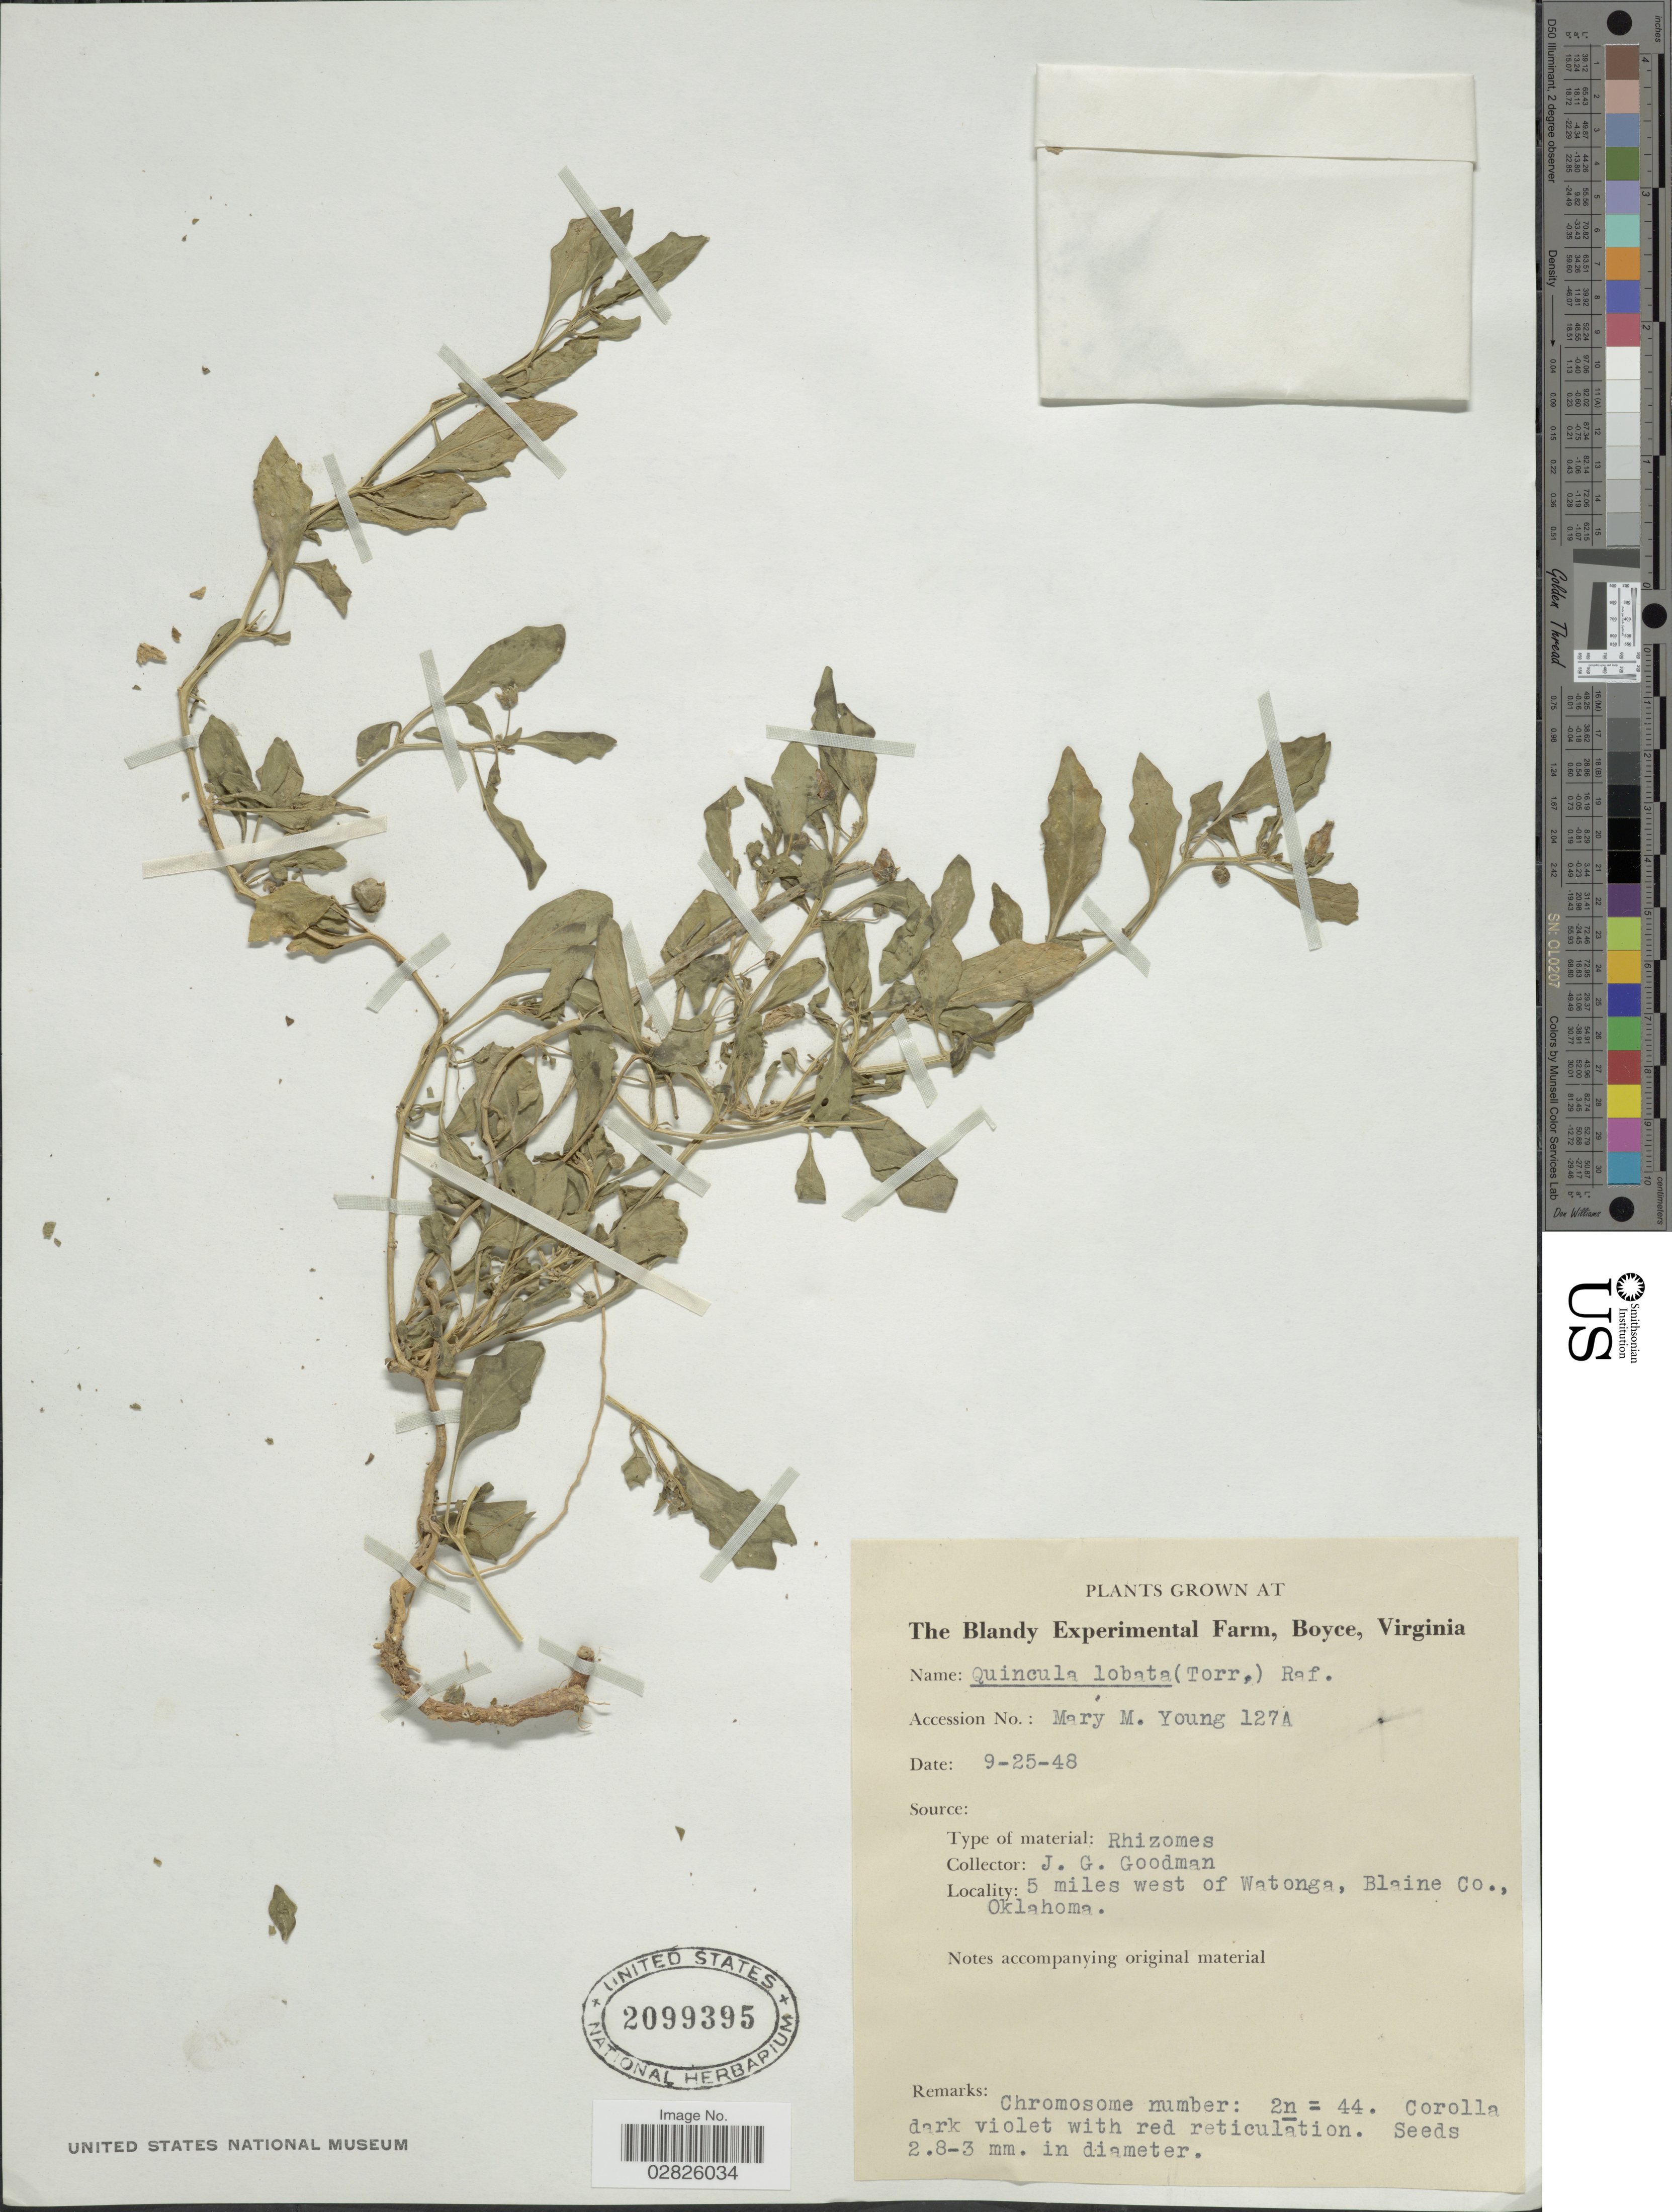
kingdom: Plantae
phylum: Tracheophyta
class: Magnoliopsida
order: Solanales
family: Solanaceae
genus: Quincula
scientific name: Quincula lobata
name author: (Torr.) Raf.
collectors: G. J. Goodman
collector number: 127A?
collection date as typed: Transcribed d/m/y: 25/9/48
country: United States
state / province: Virginia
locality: The Blandy Experimental Farm, Boyce.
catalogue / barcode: US 2099395